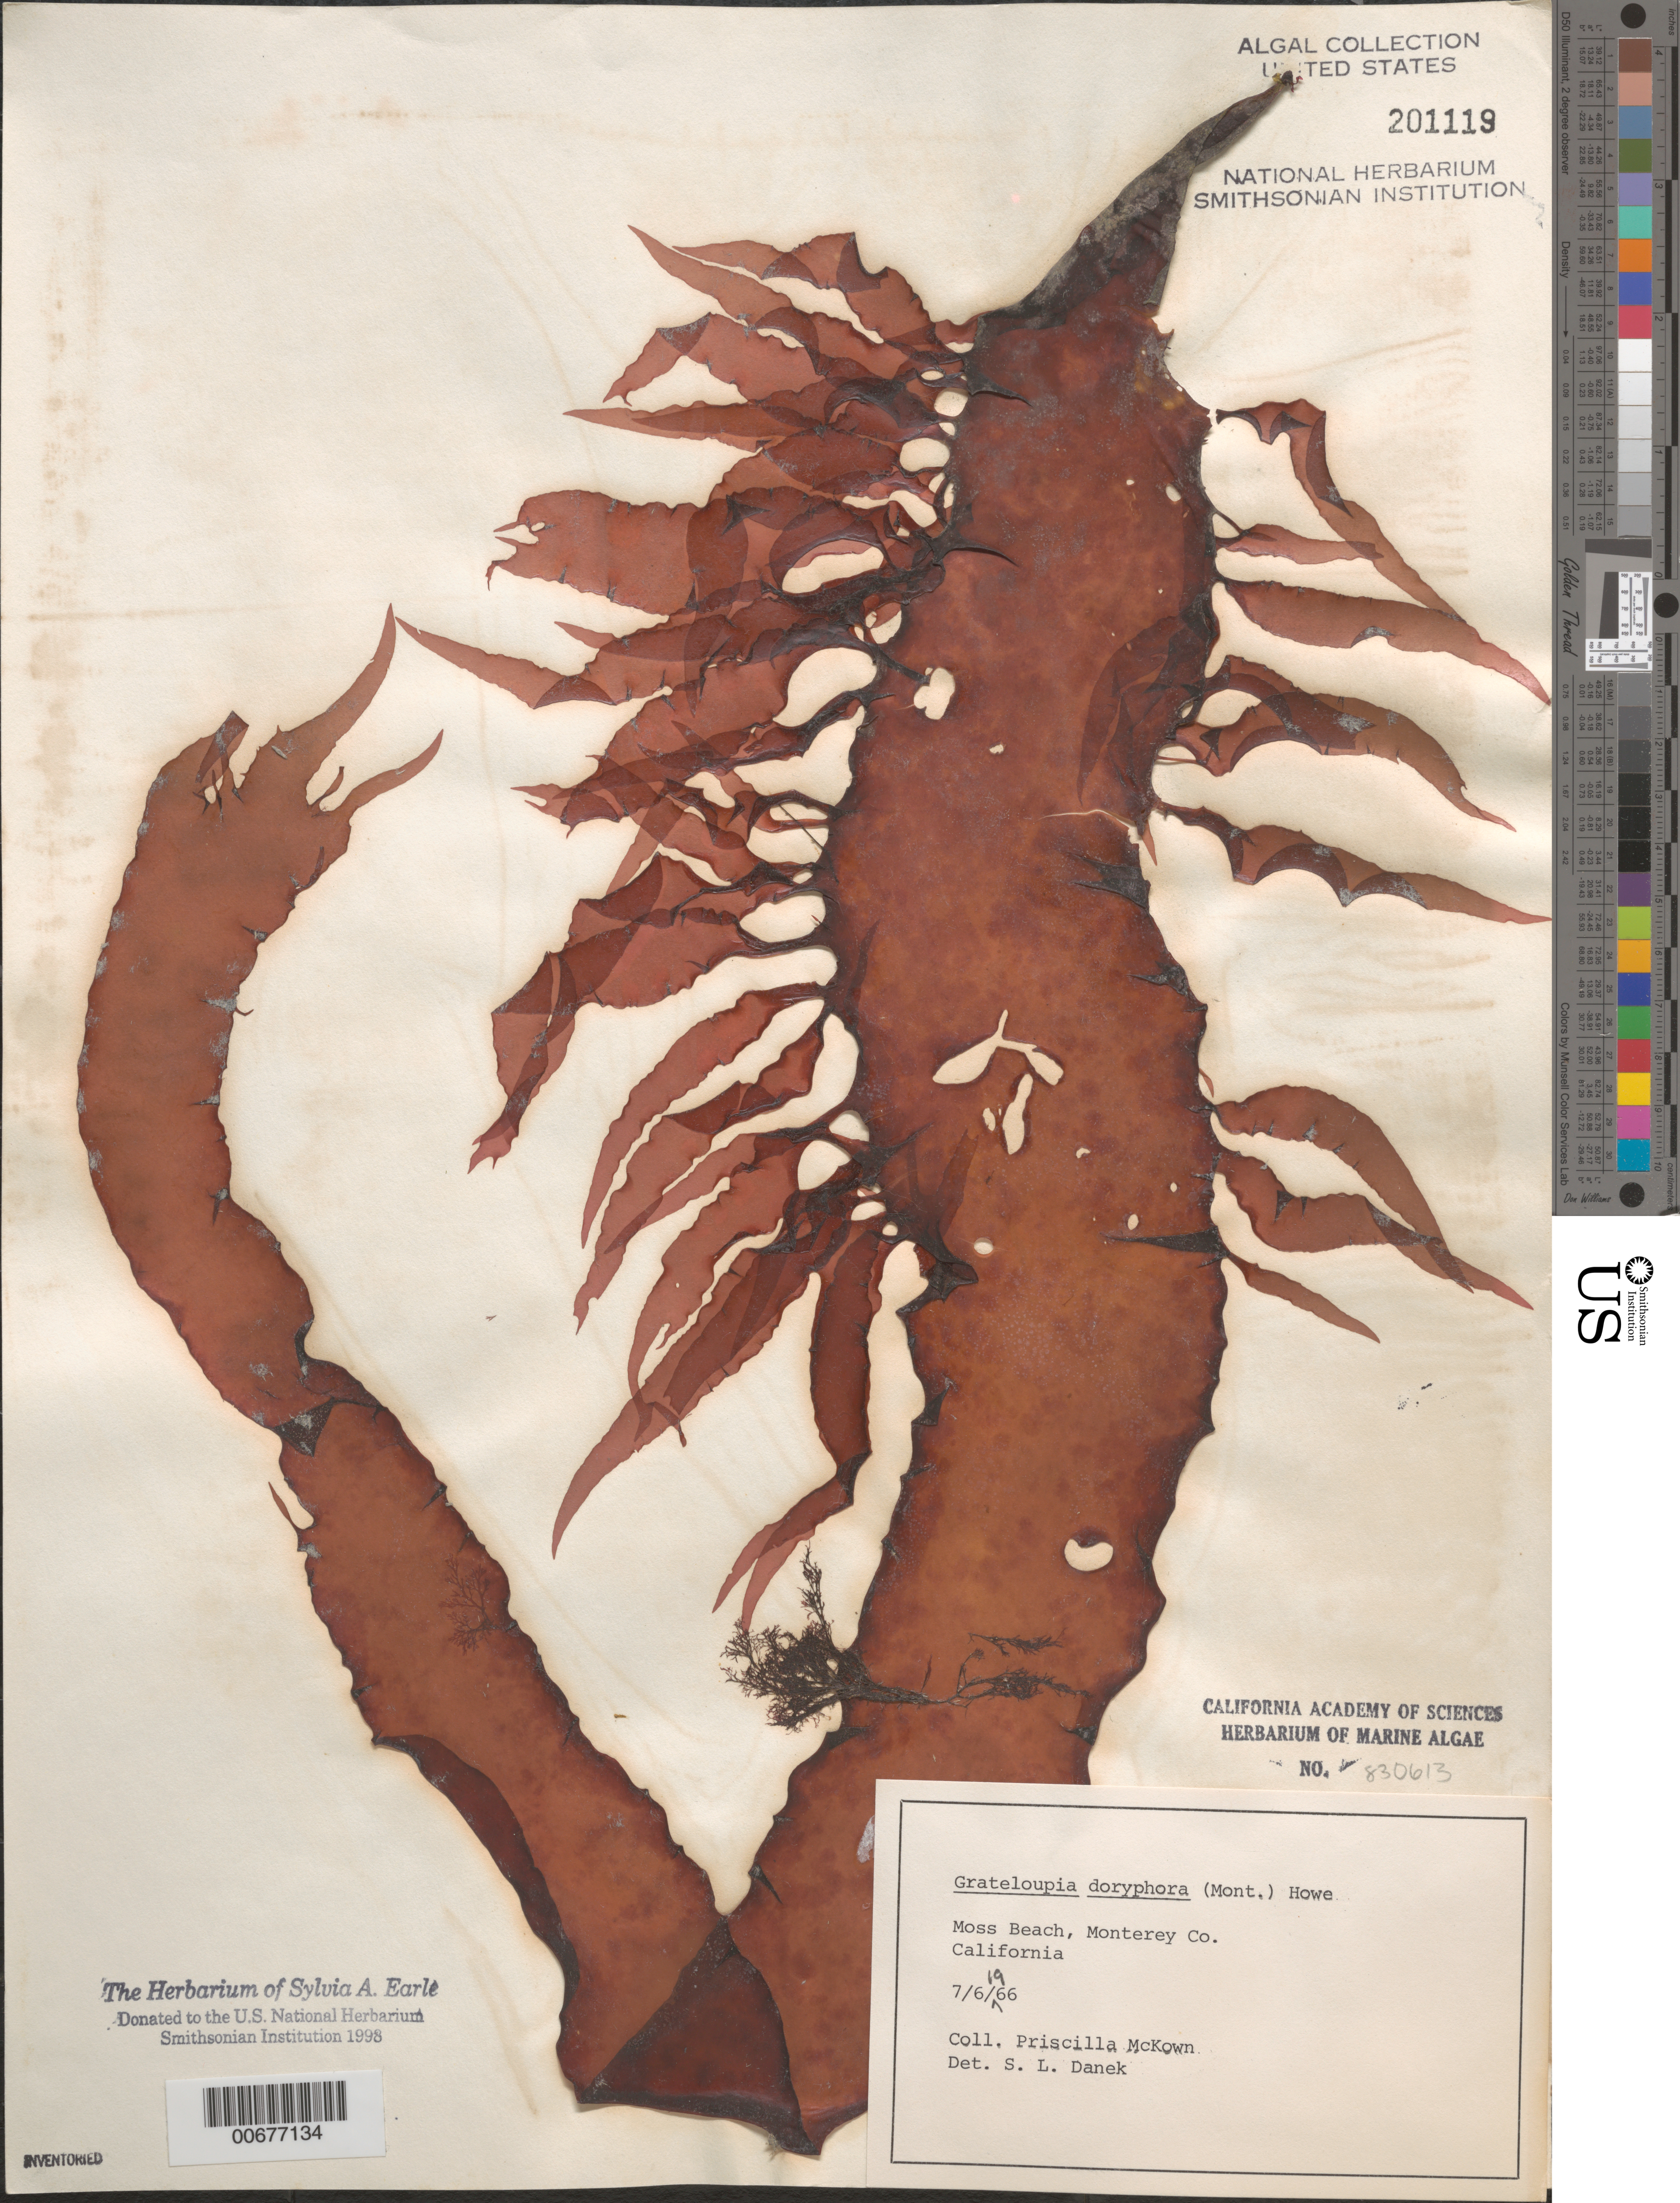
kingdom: Plantae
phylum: Rhodophyta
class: Florideophyceae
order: Halymeniales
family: Halymeniaceae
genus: Grateloupia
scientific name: Grateloupia doryphora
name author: (Mont.) Howe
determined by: Danek, S. L.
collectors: P. McKown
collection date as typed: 06 Jul 1966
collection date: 1966-07-06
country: United States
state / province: California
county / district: Monterey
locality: Moss Beach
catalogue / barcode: US 201119